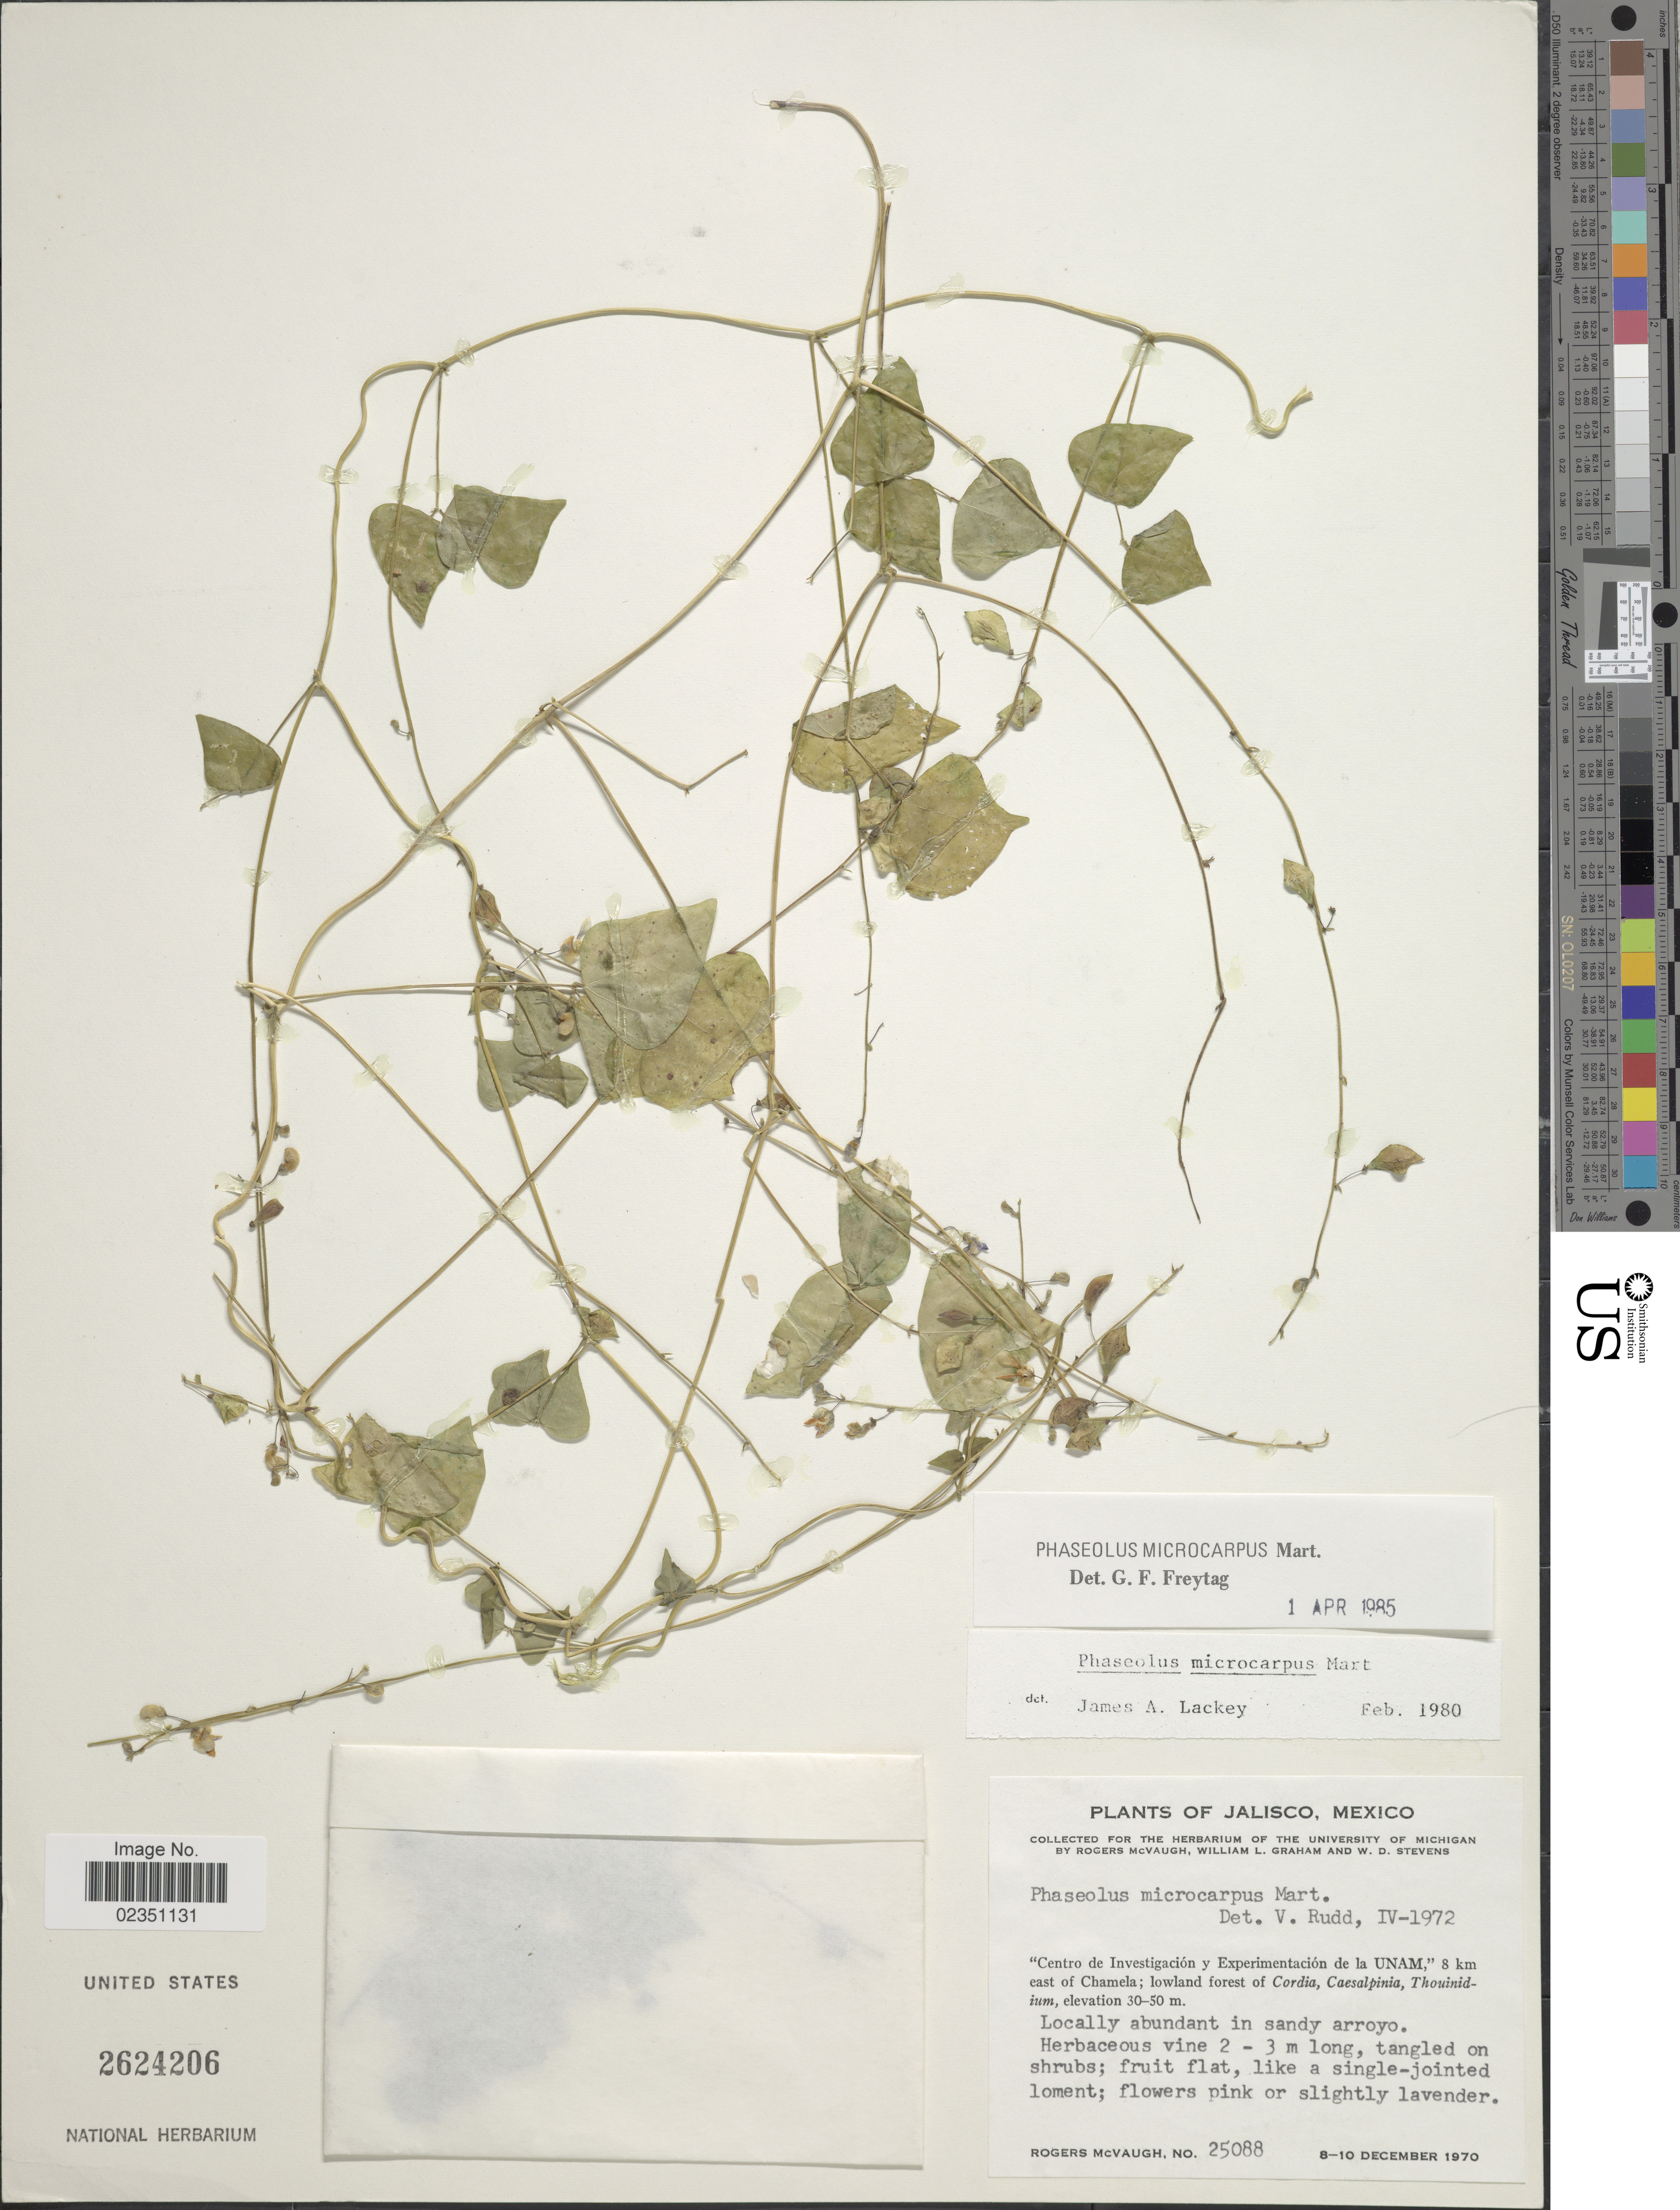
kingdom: Plantae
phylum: Tracheophyta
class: Magnoliopsida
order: Fabales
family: Fabaceae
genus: Phaseolus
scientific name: Phaseolus microcarpus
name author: Mart.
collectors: R. McVaugh, W. Graham & W. D. Stevens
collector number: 25088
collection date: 1970-12-08/1970-12-10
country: Mexico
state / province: Jalisco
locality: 'Centro de Investigación y Experimentación de la UNAM,' 8 km east of Chamela; lowland forest of Cordia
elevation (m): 30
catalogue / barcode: US 2624206